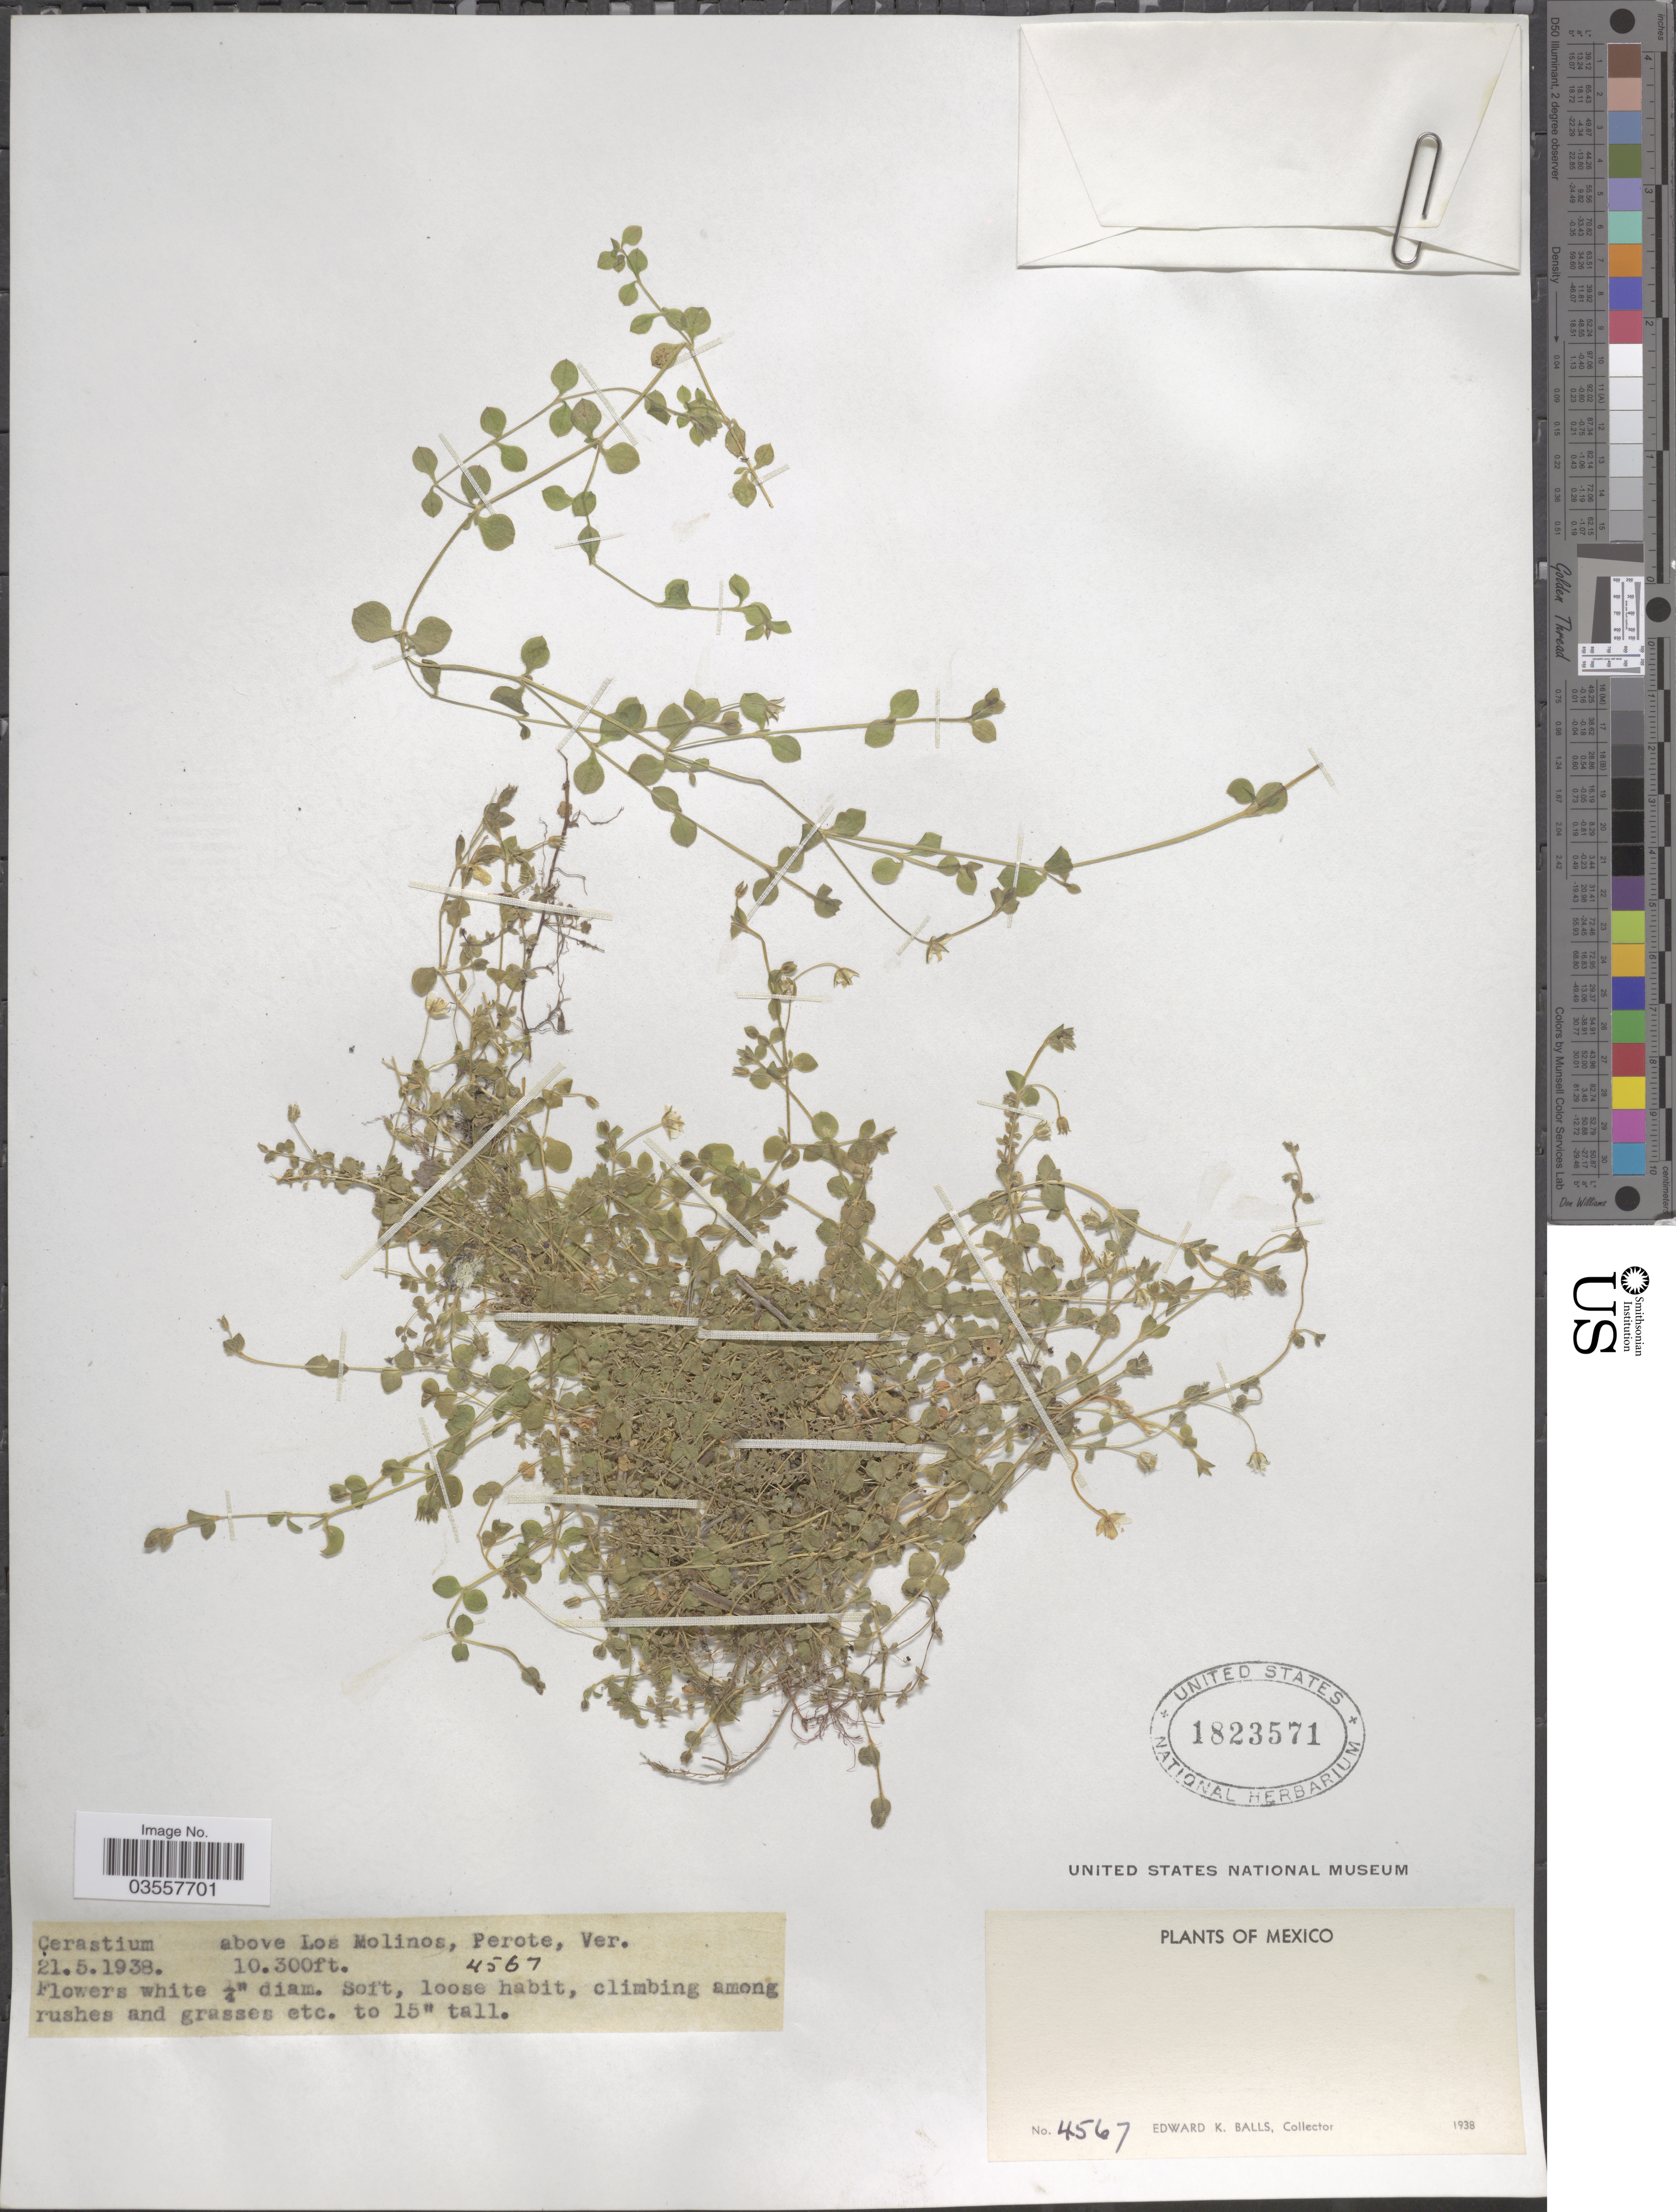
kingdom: Plantae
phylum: Tracheophyta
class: Magnoliopsida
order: Caryophyllales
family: Caryophyllaceae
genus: Cerastium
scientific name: Cerastium sp.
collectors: E. K. Balls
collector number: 4567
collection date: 1938-05-21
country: Mexico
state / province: Veracruz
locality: Above Los Molinos, Perote, Ver.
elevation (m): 3139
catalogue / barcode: US 1823571